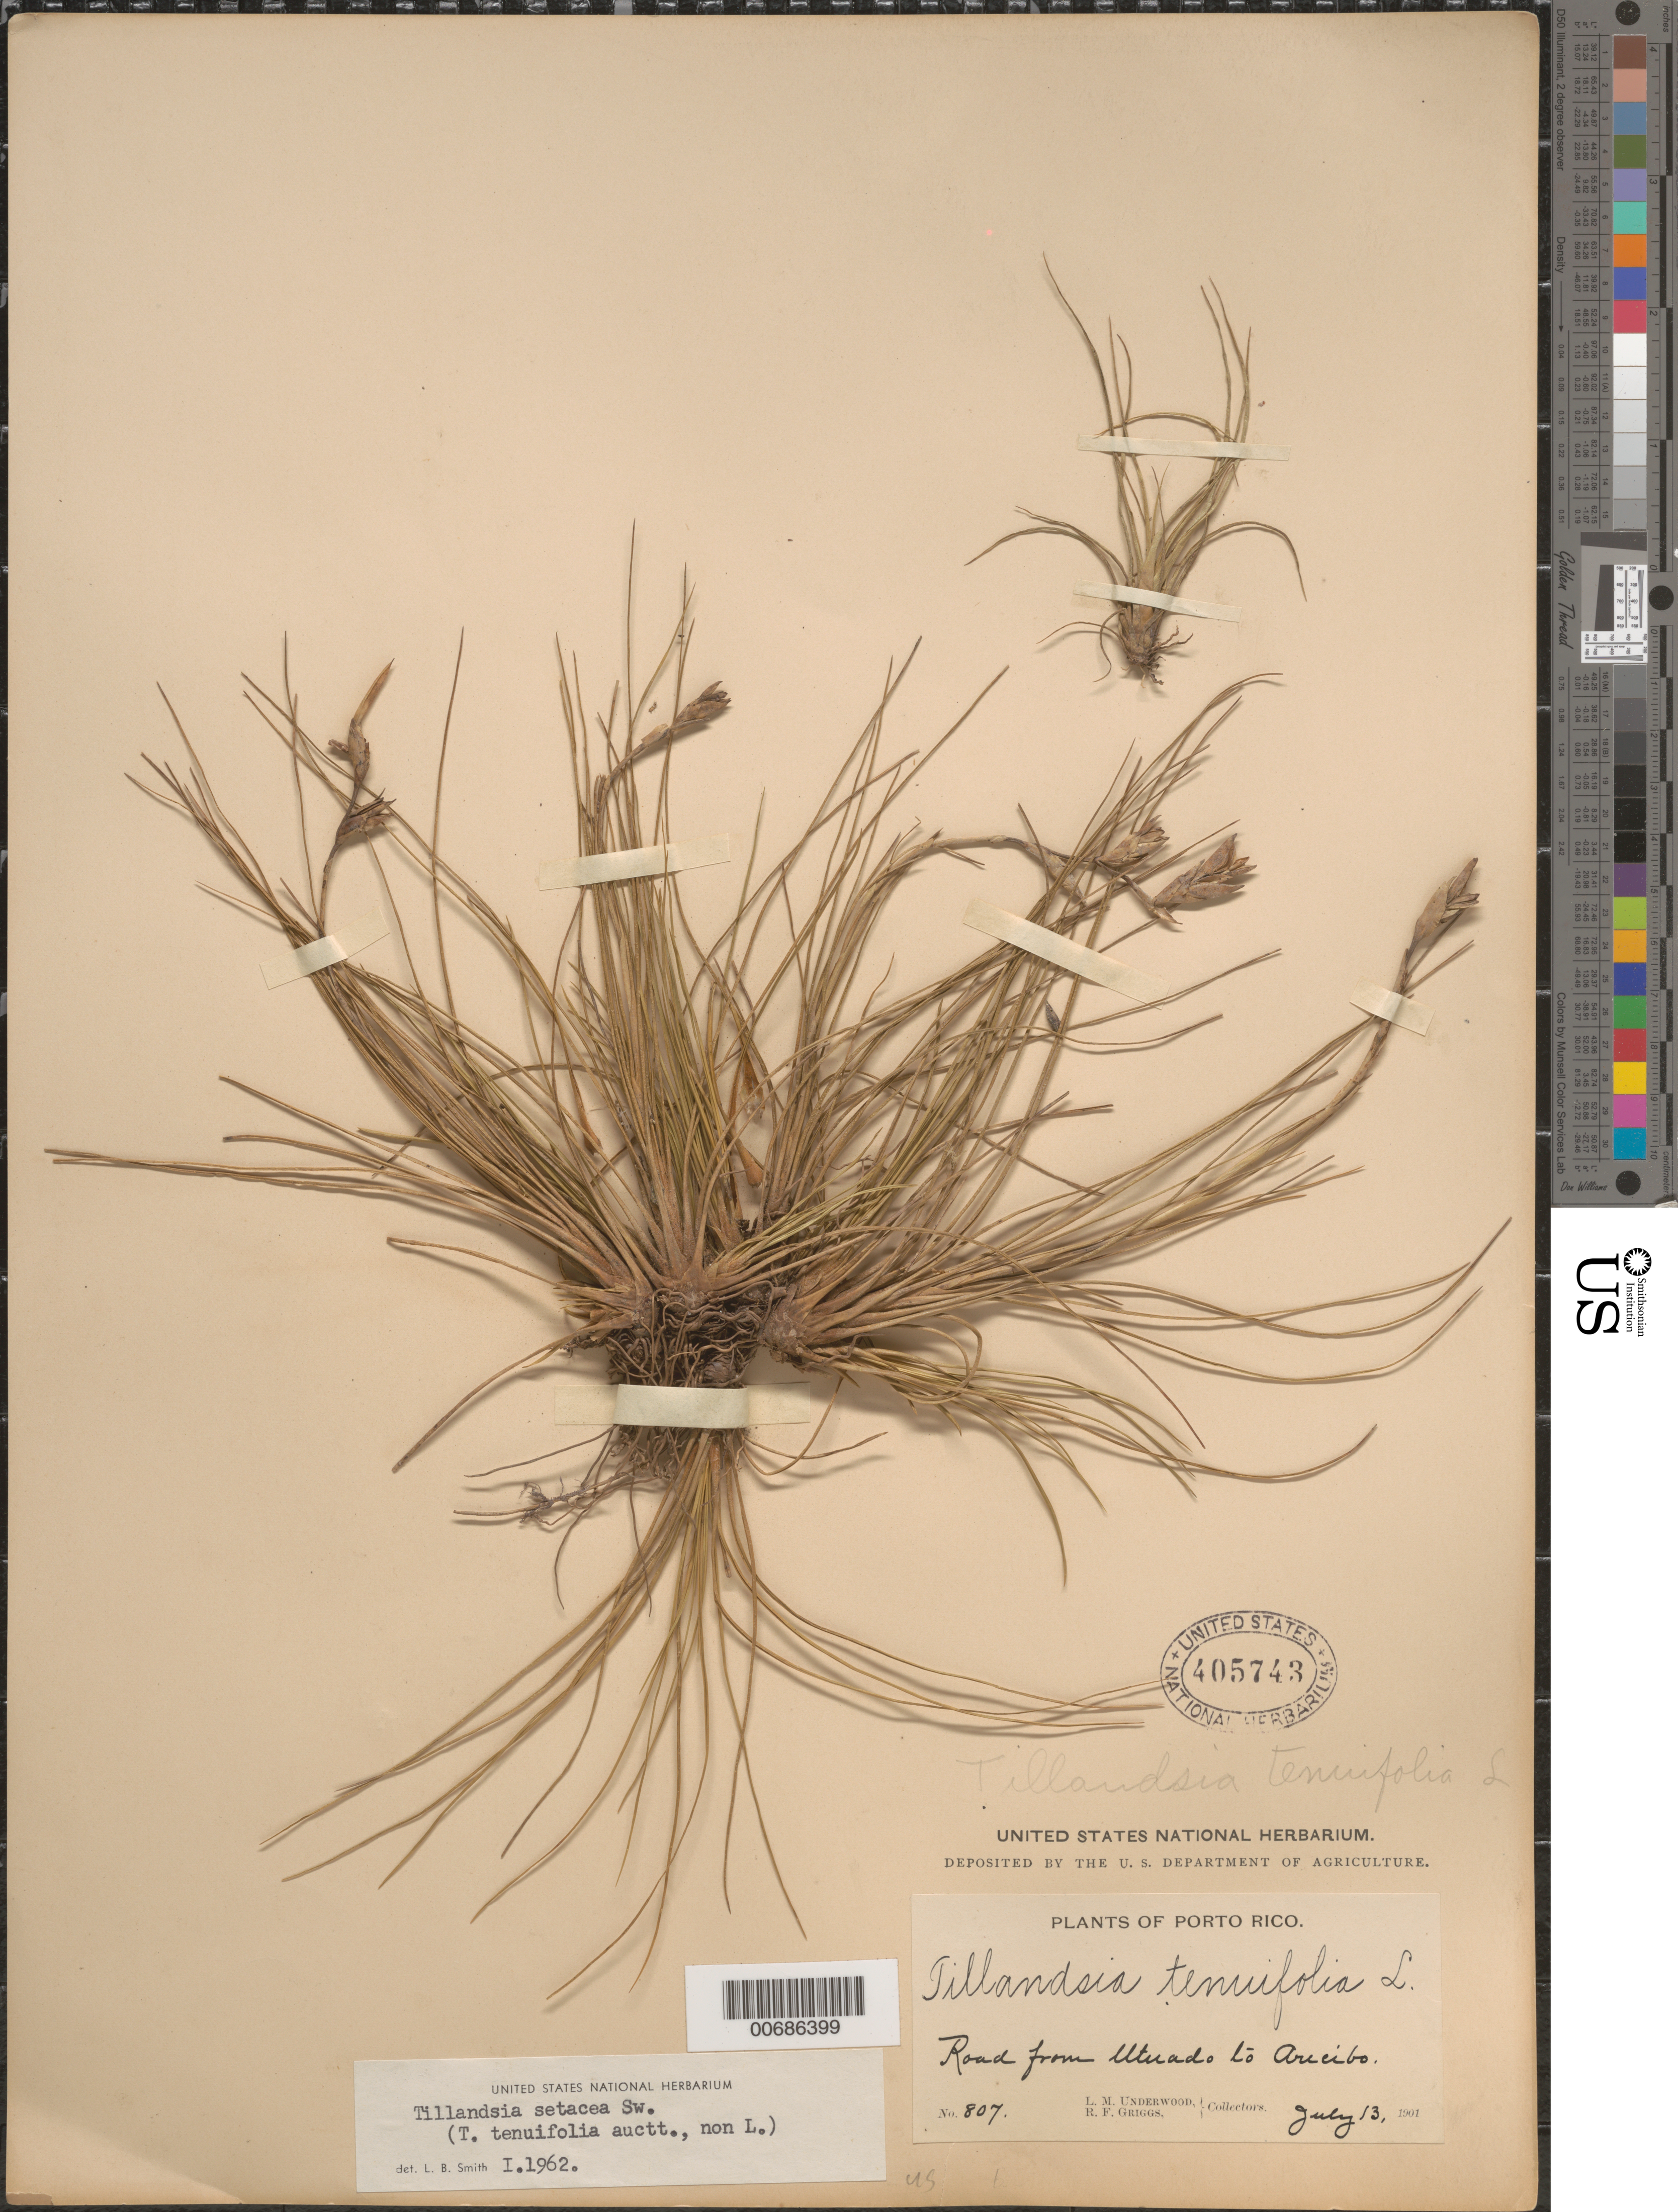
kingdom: Plantae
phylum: Tracheophyta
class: Liliopsida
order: Poales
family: Bromeliaceae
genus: Tillandsia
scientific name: Tillandsia setacea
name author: Sw.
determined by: Smith, Lyman B., (US), NMNH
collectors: L. M. Underwood & R. F. Griggs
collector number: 807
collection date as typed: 13 Jul 1901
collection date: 1901-07-13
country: Puerto Rico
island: Greater Antilles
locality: Road from Utuado to Aricibo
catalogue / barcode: US 405743